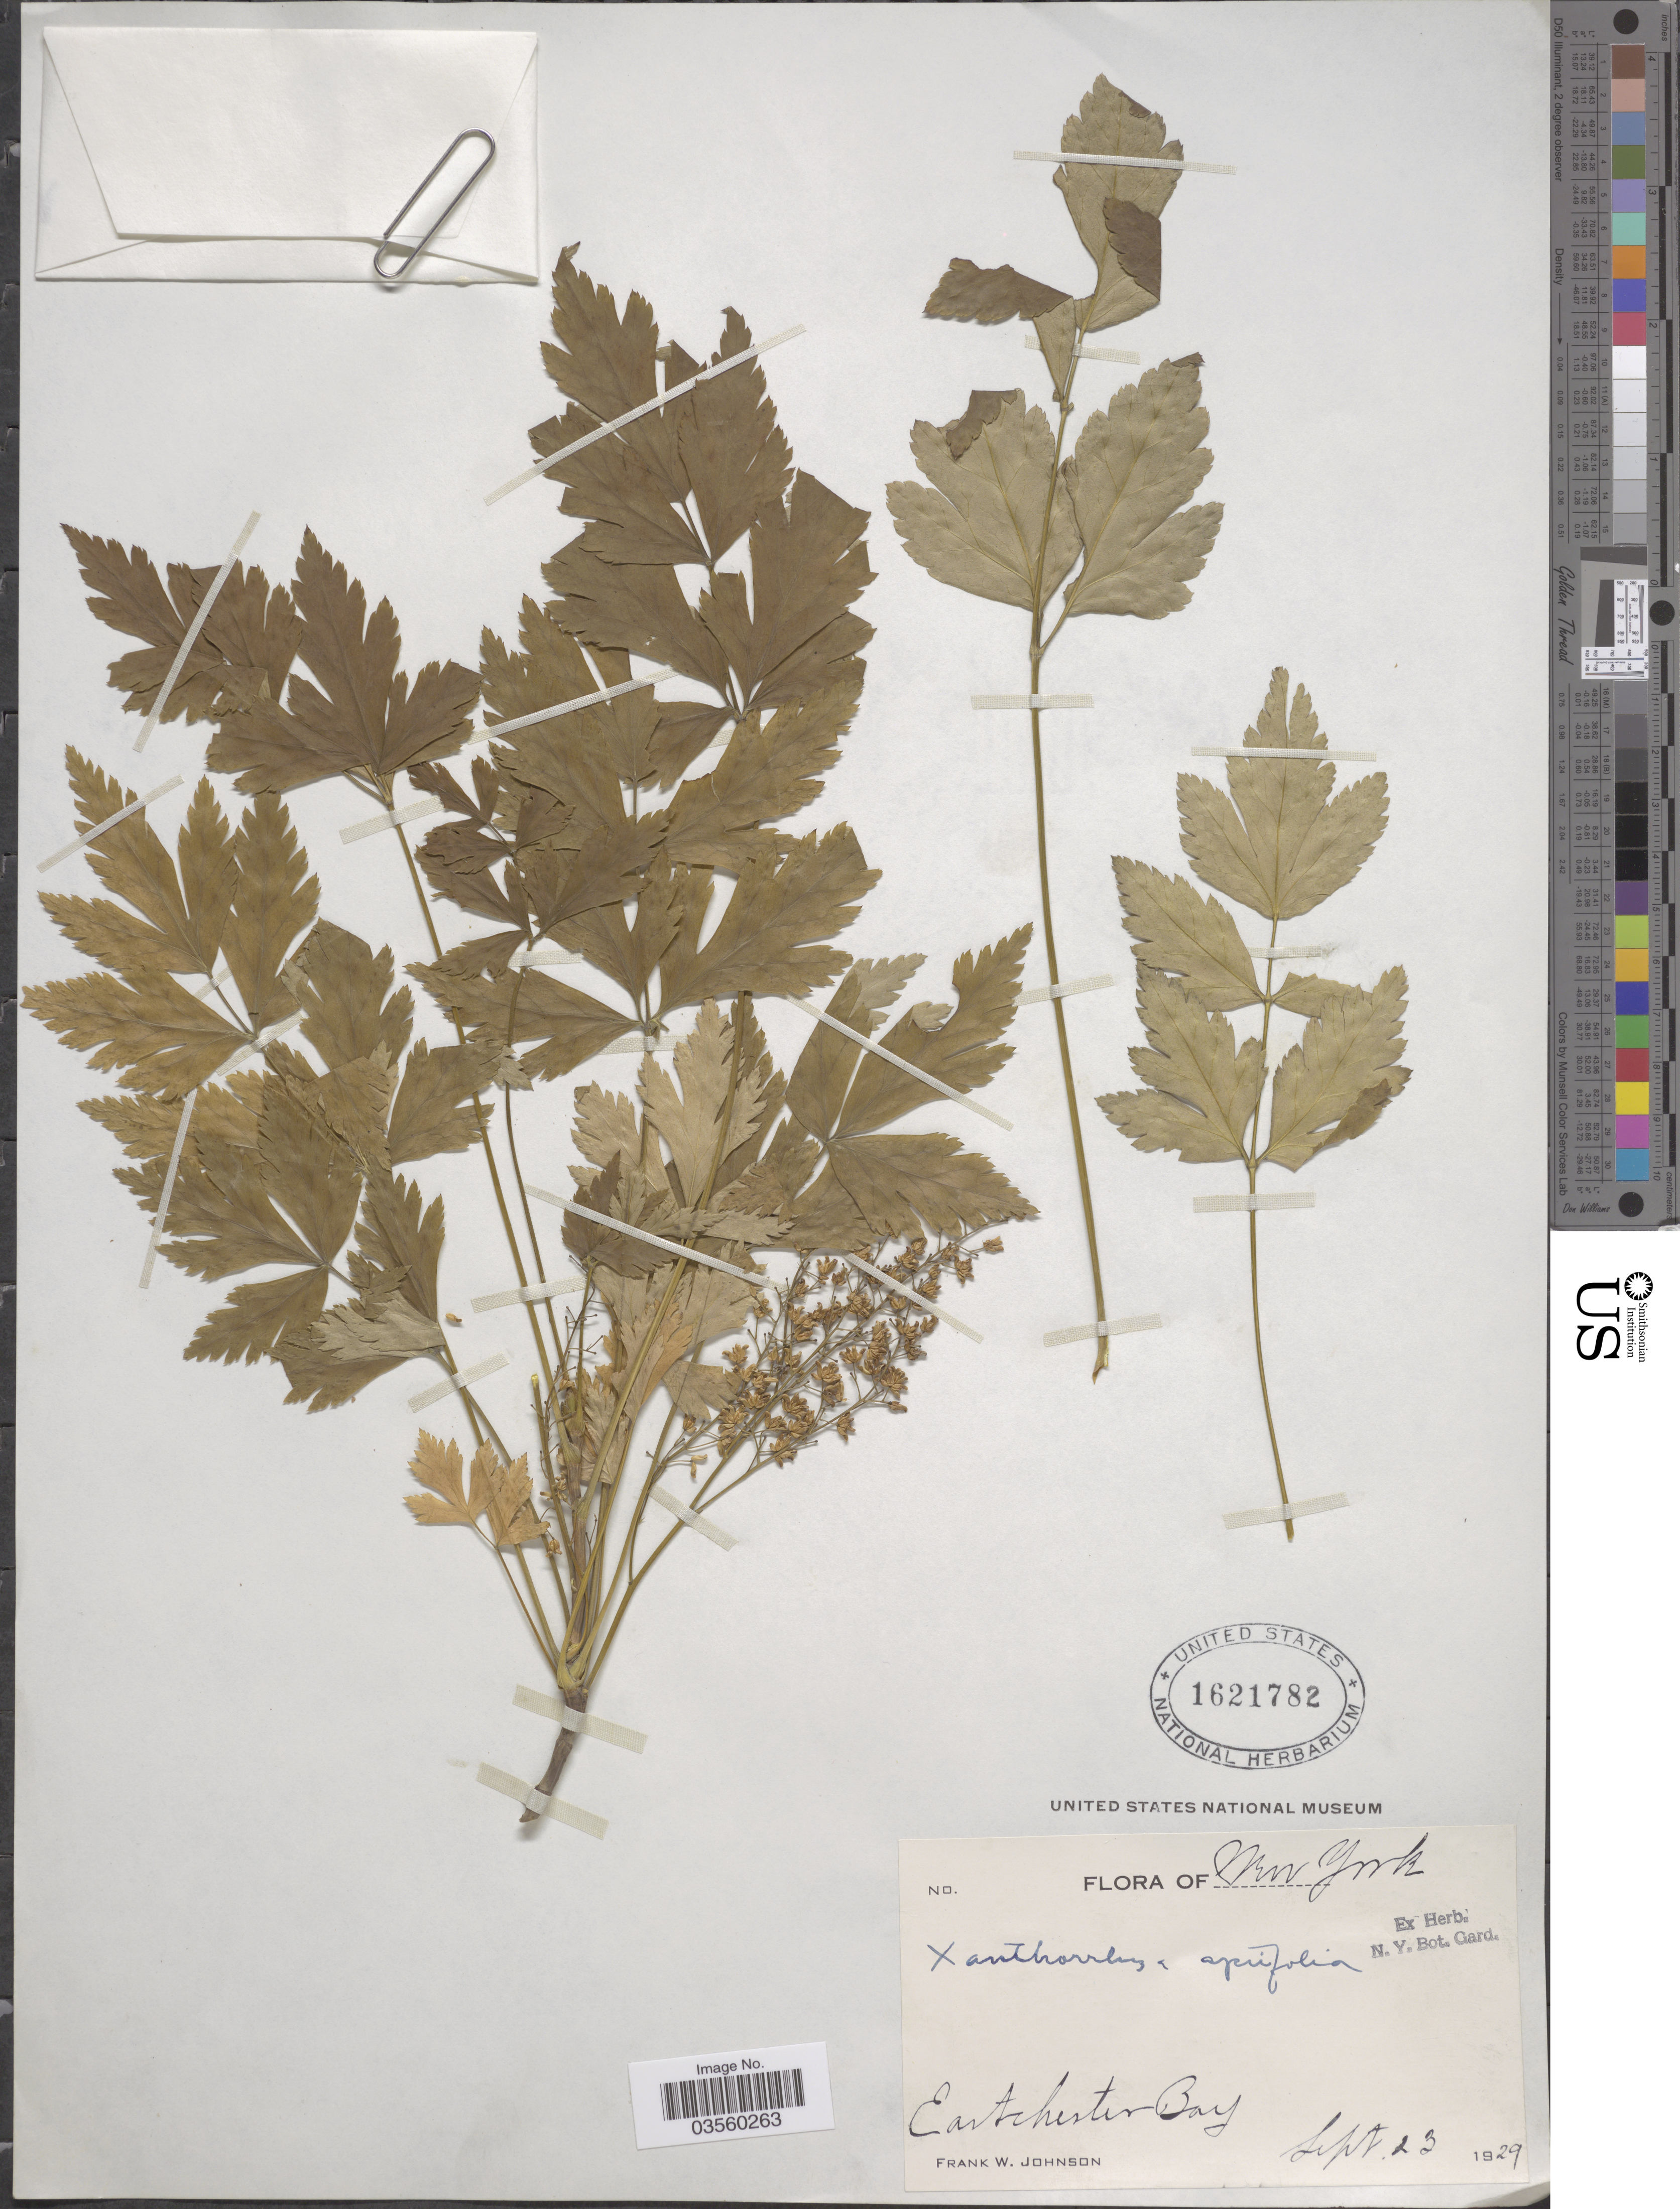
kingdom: Plantae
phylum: Tracheophyta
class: Magnoliopsida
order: Ranunculales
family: Ranunculaceae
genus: Xanthorhiza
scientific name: Xanthorhiza apiifolia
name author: L'Hér.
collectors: F. W. Johnson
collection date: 1929-09-23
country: United States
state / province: New York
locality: Eastchester Bay.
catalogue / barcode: US 1621782